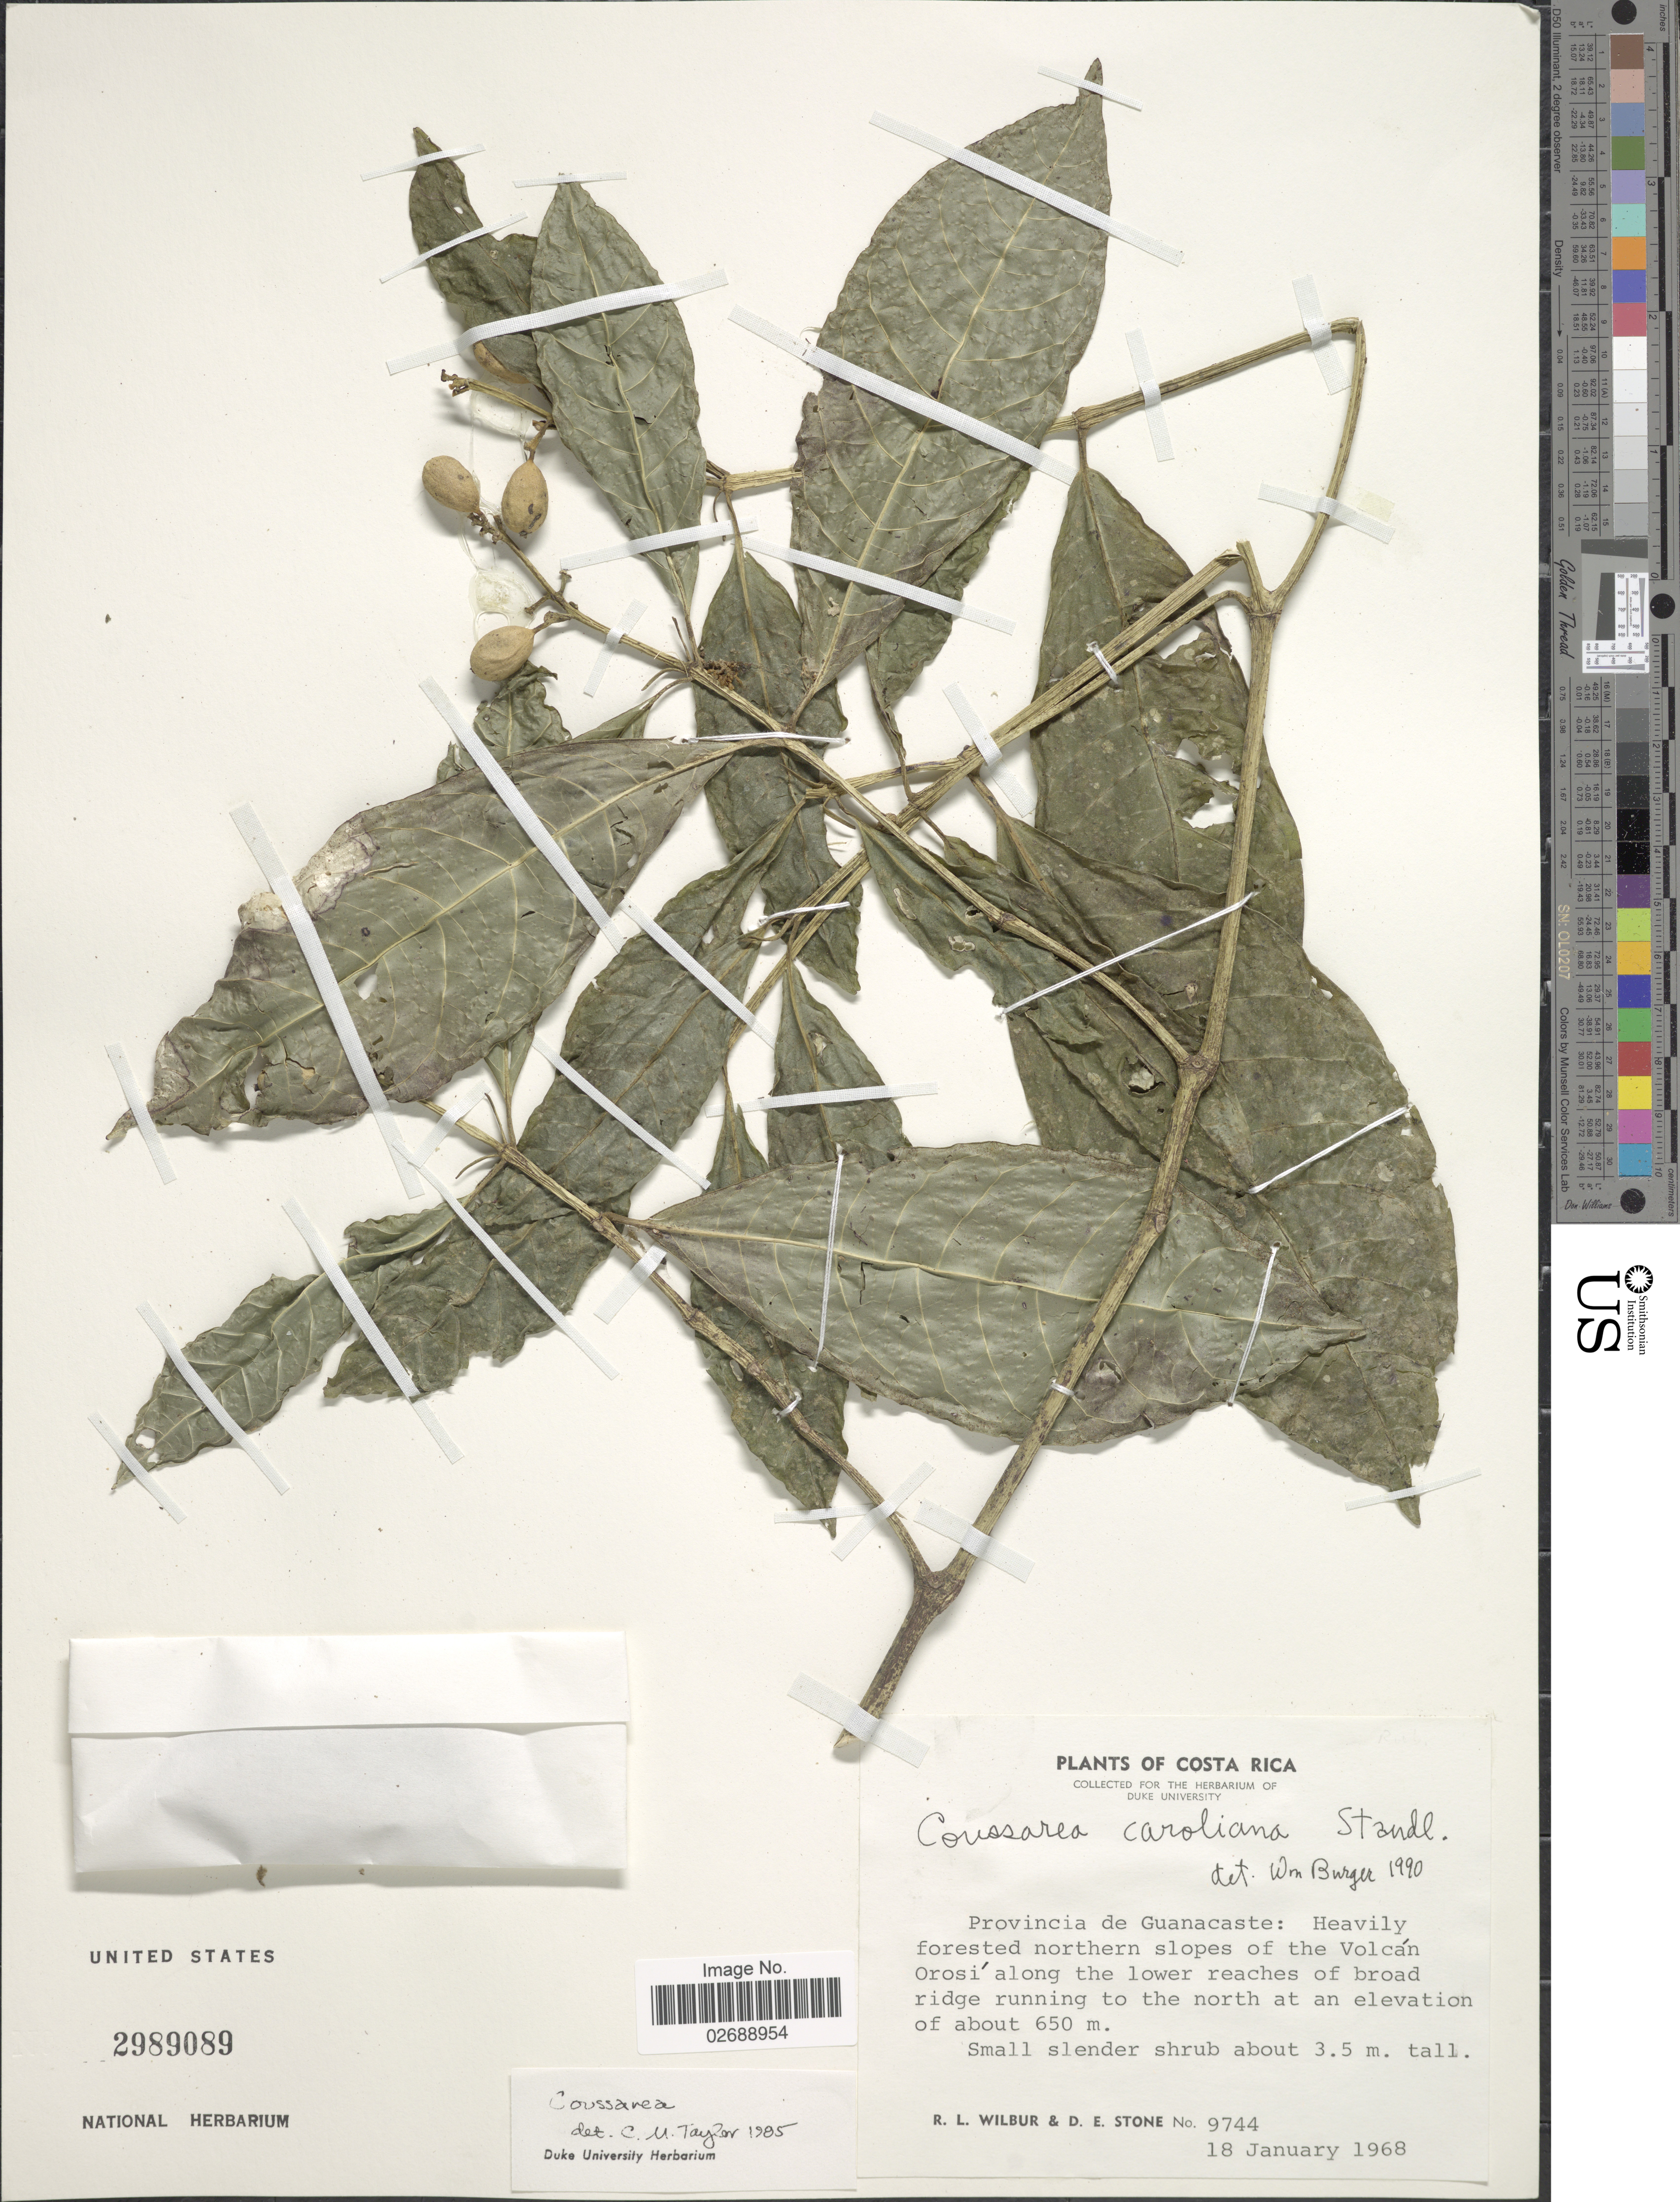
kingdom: Plantae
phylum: Tracheophyta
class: Magnoliopsida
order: Gentianales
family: Rubiaceae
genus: Coussarea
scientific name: Coussarea caroliana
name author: Standl.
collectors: R. L. Wilbur & D. E. Stone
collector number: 9744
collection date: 1968-01-18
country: Costa Rica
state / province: Guanacaste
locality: Northern slopes of the Volcan Orosi along the lower reaches of broad ridge running to the north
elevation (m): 650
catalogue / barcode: US 2989089